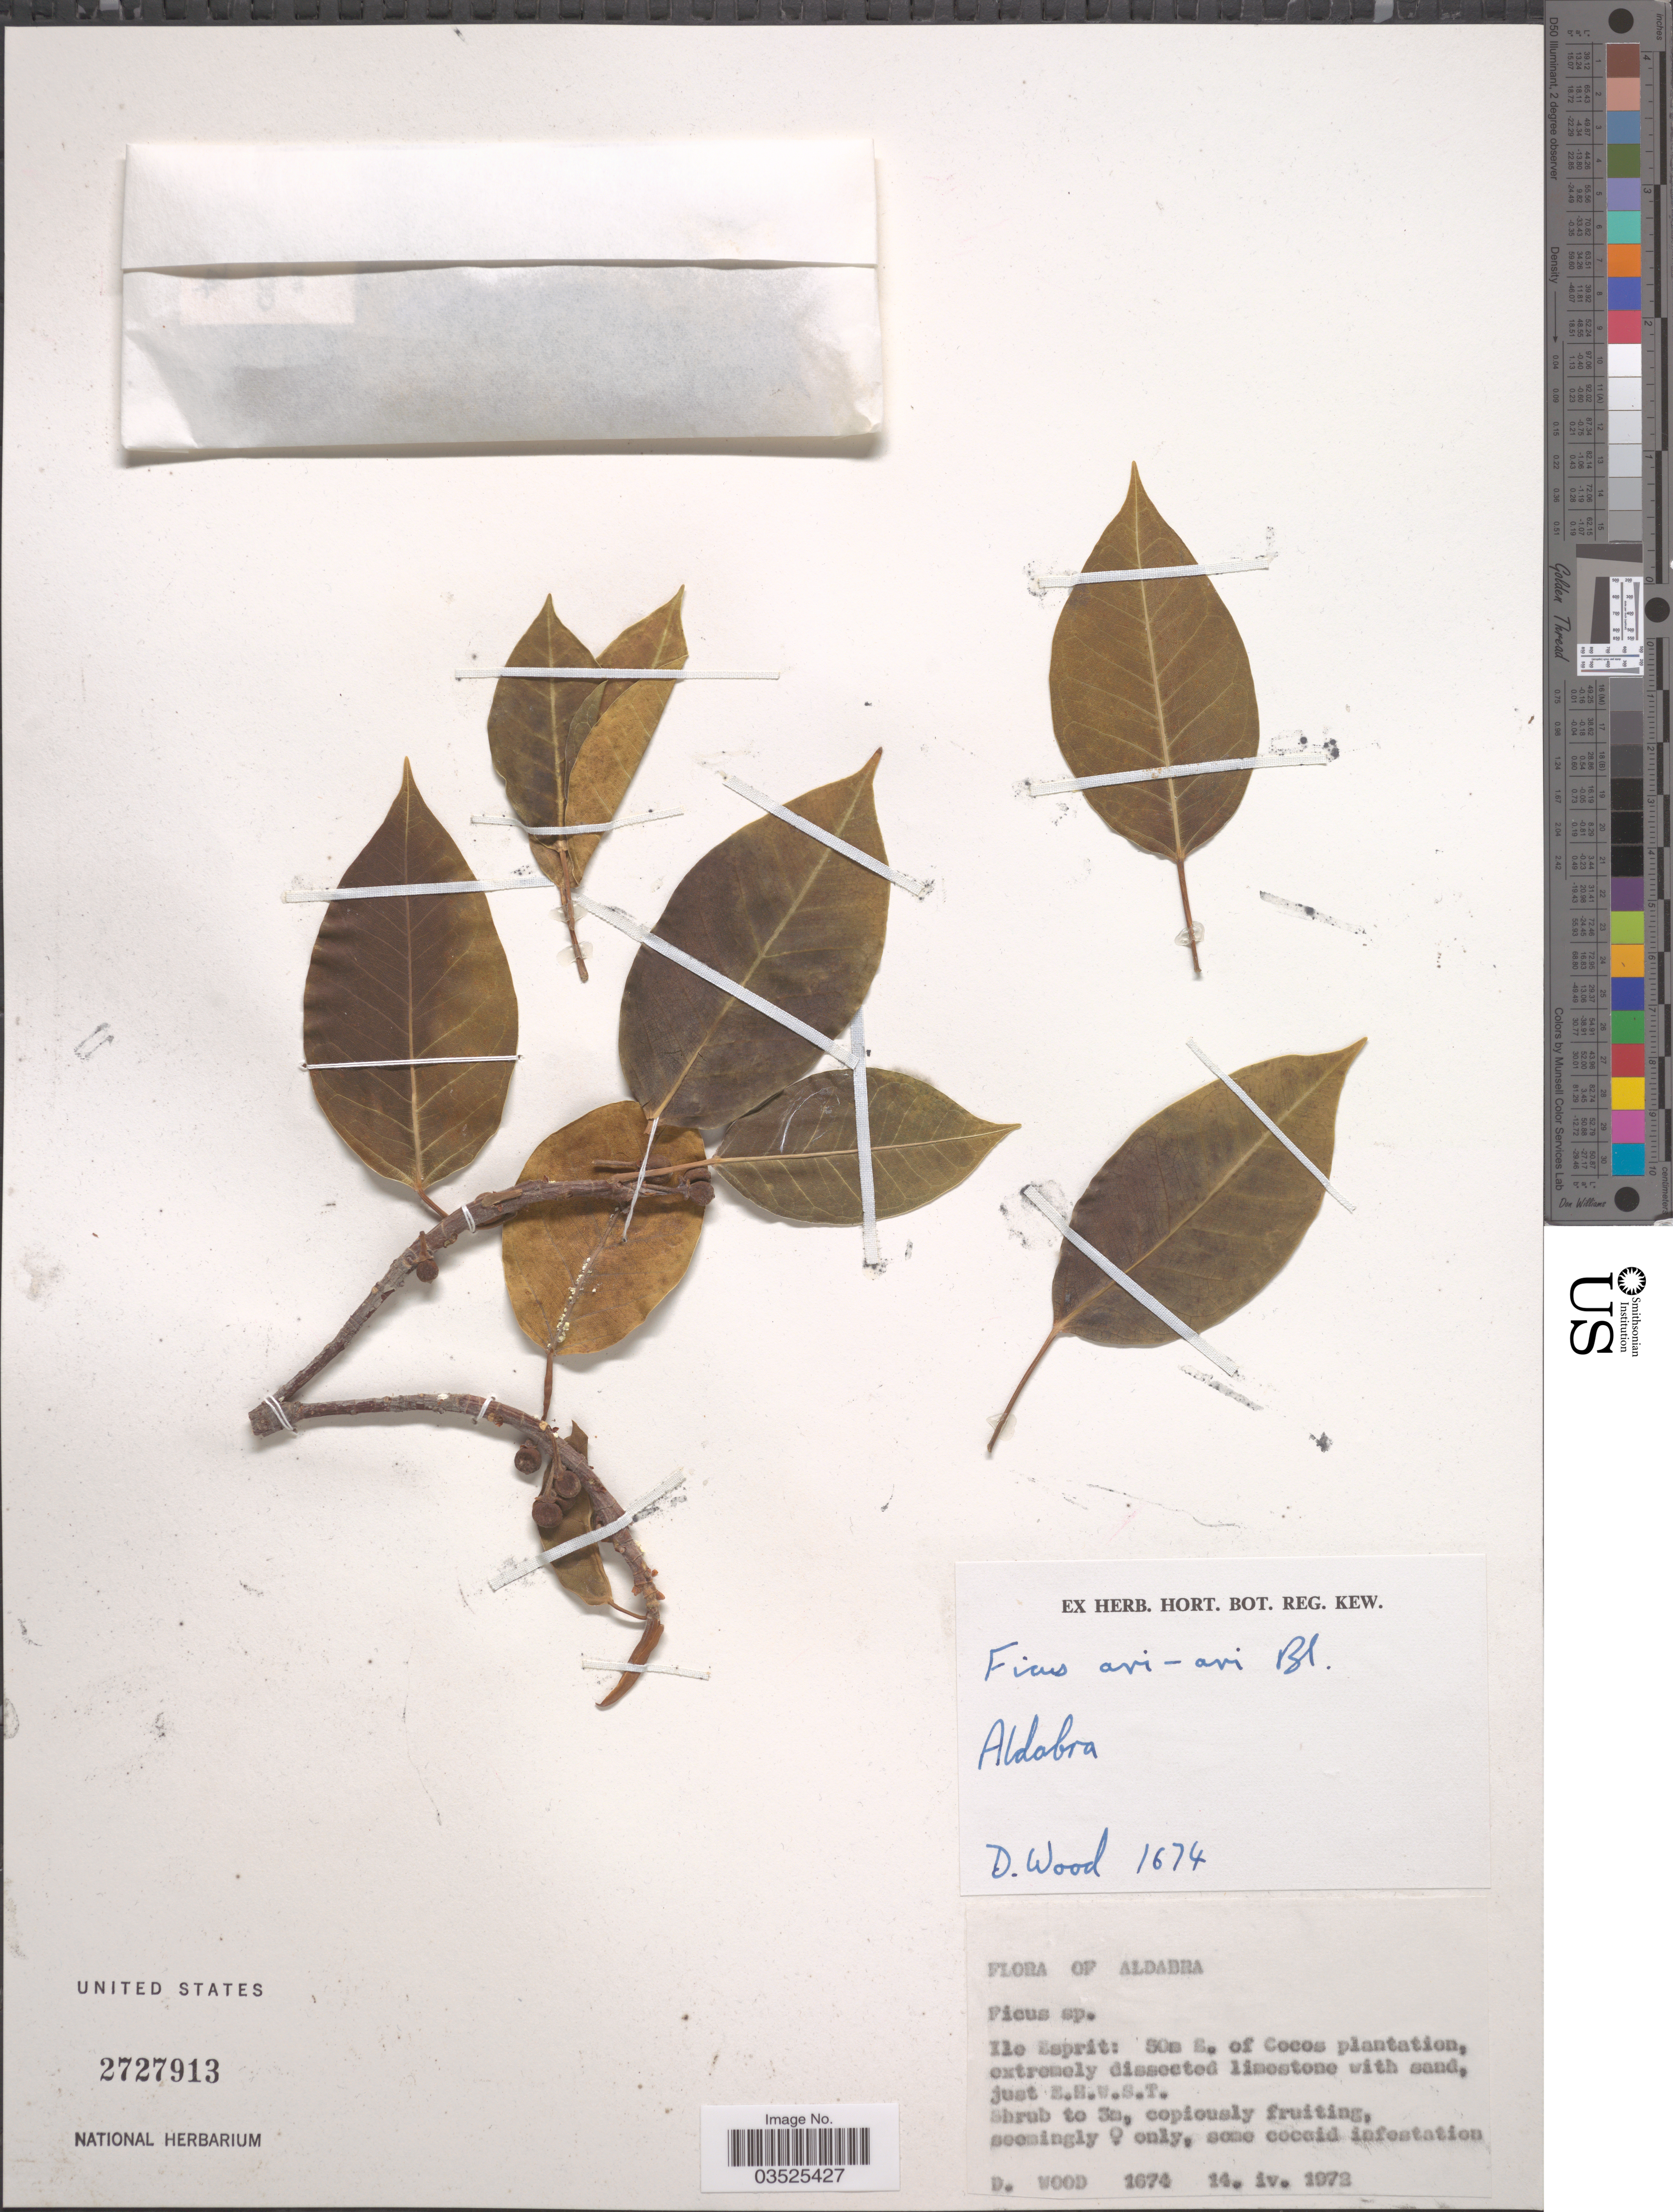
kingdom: Plantae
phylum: Tracheophyta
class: Magnoliopsida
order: Rosales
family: Moraceae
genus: Ficus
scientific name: Ficus avi-avi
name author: Blume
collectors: D. Wood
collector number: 1674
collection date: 1972-04-14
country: Seychelles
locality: Aldabra. Ile Esprit: 50m E. of Cocos plantation, just E.E.W.S.T.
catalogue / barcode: US 2727913